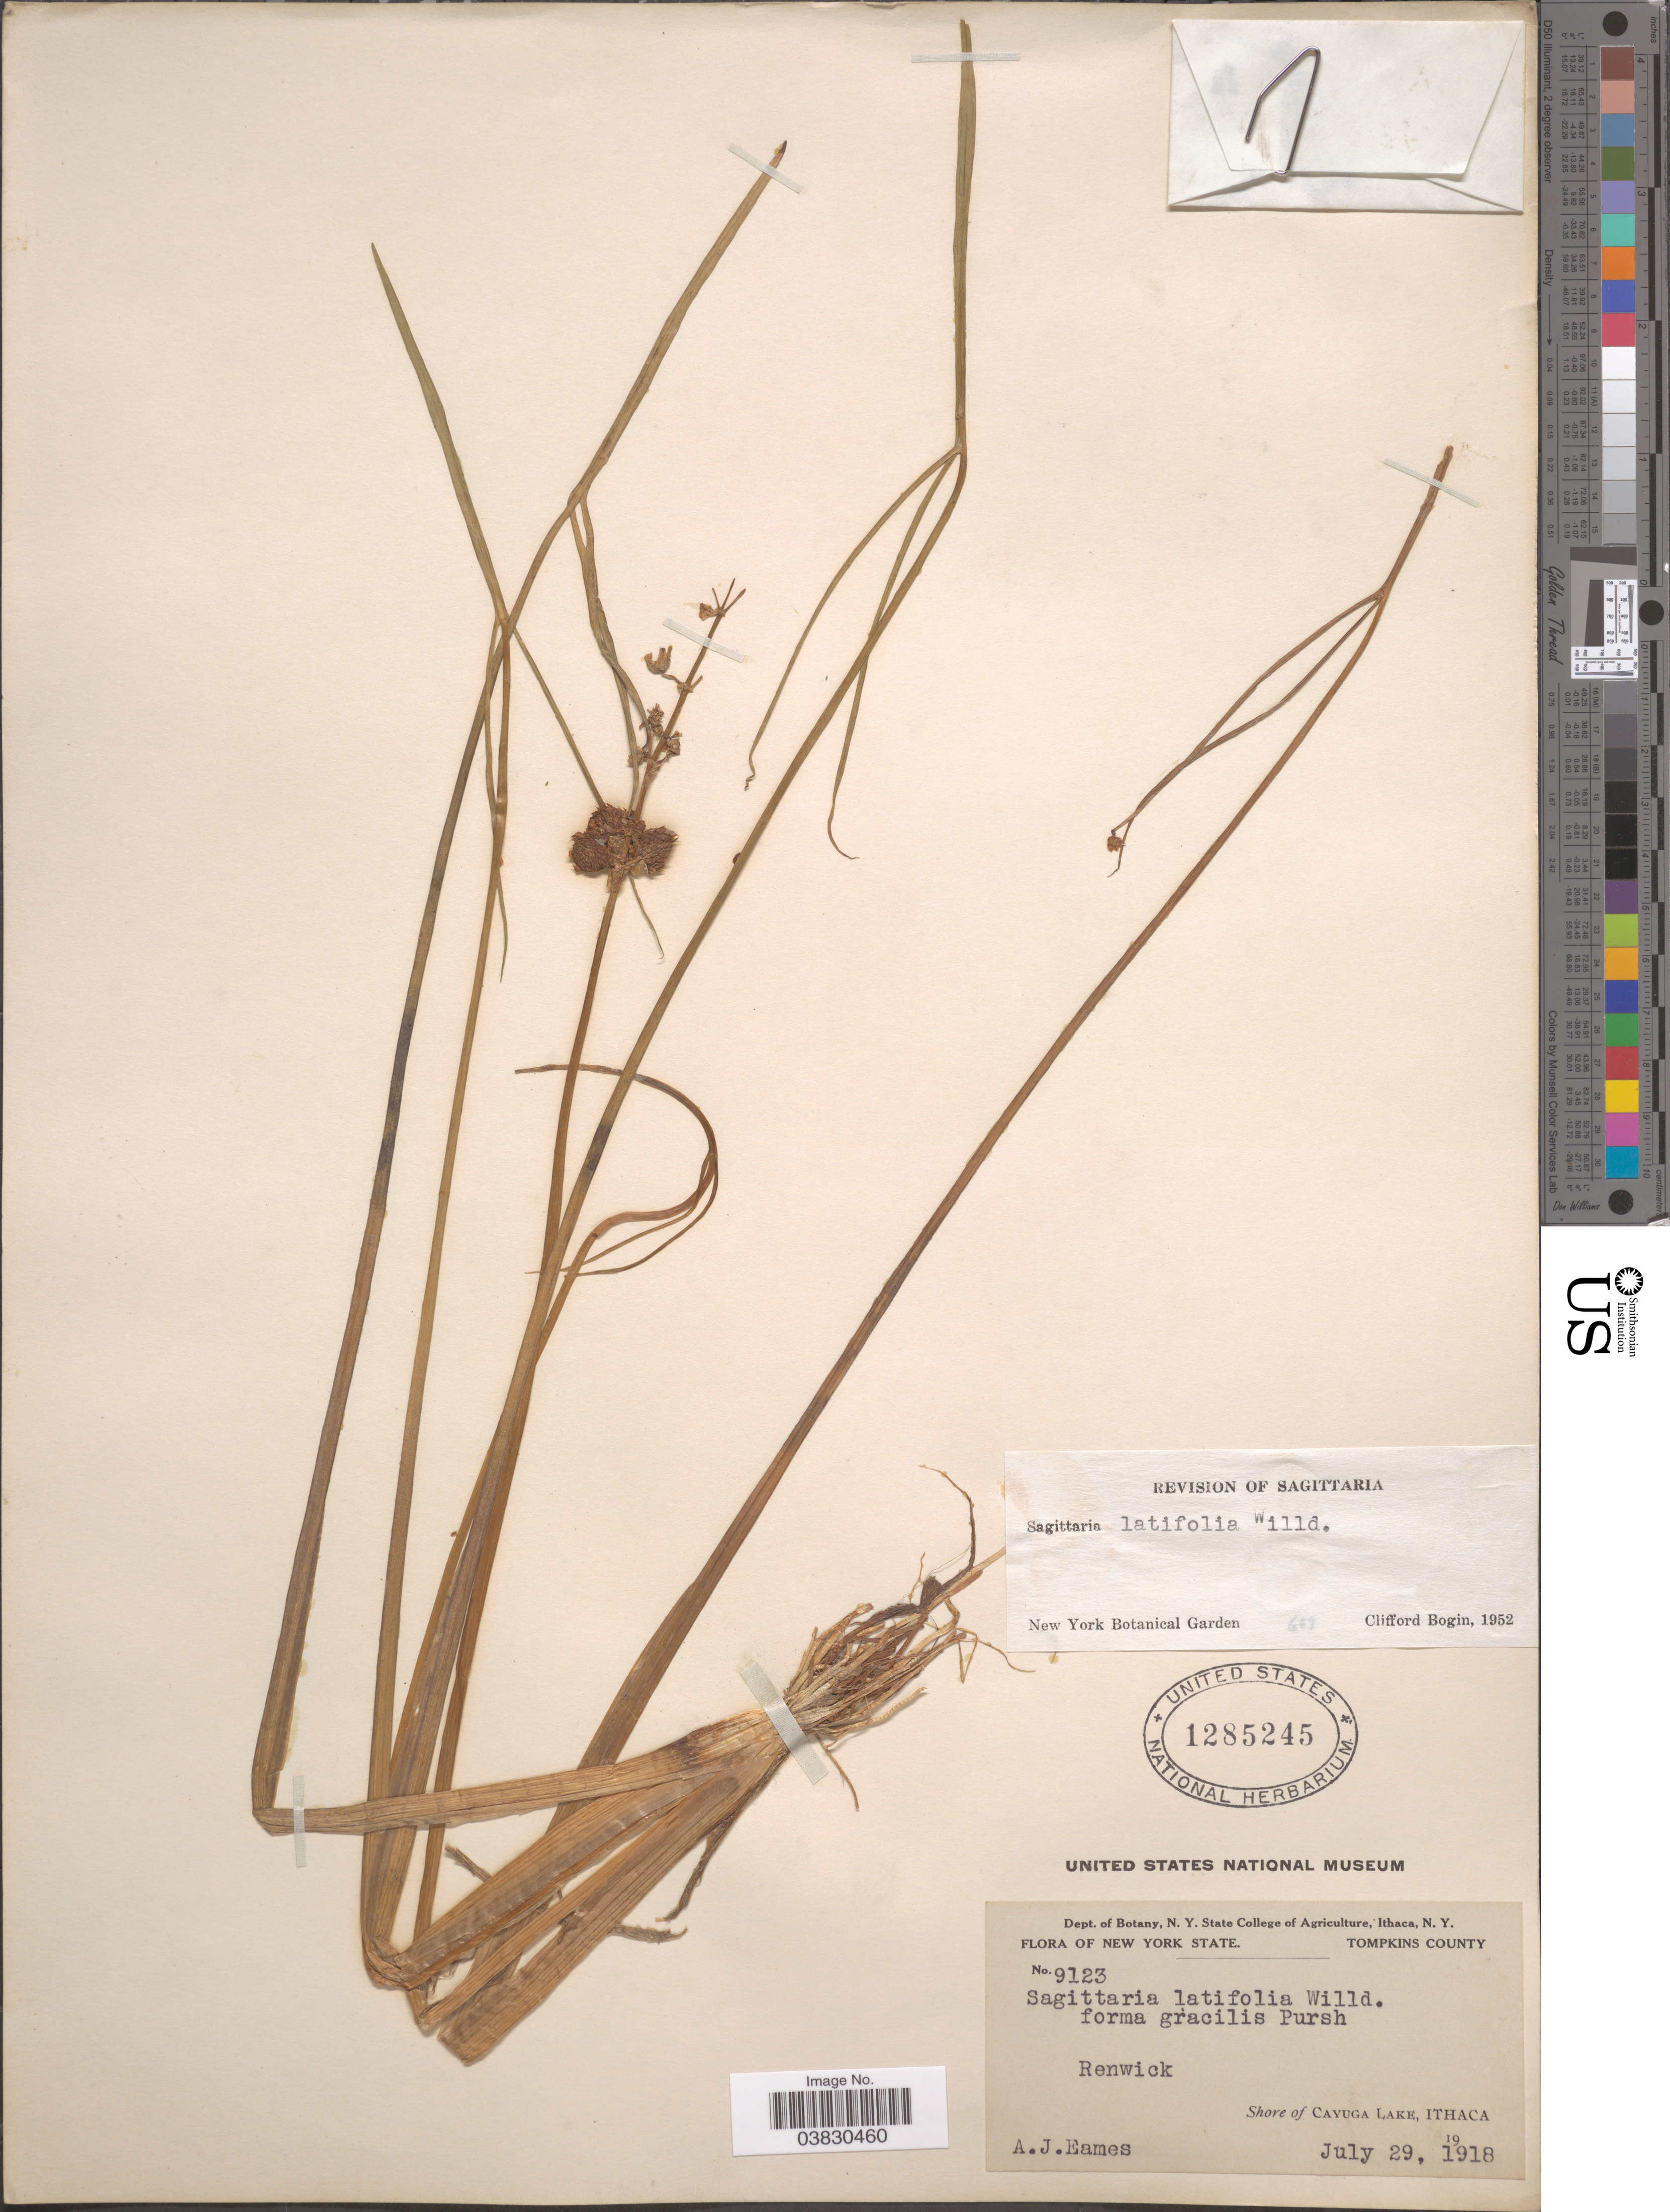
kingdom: Plantae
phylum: Tracheophyta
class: Liliopsida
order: Alismatales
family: Alismataceae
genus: Sagittaria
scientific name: Sagittaria latifolia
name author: Willd.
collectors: A. J. Eames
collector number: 9123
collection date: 1918-07-29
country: United States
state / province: New York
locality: Tompkins County. Renwick. Shore of Cayuga Lake, Ithaca.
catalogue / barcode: US 1285245